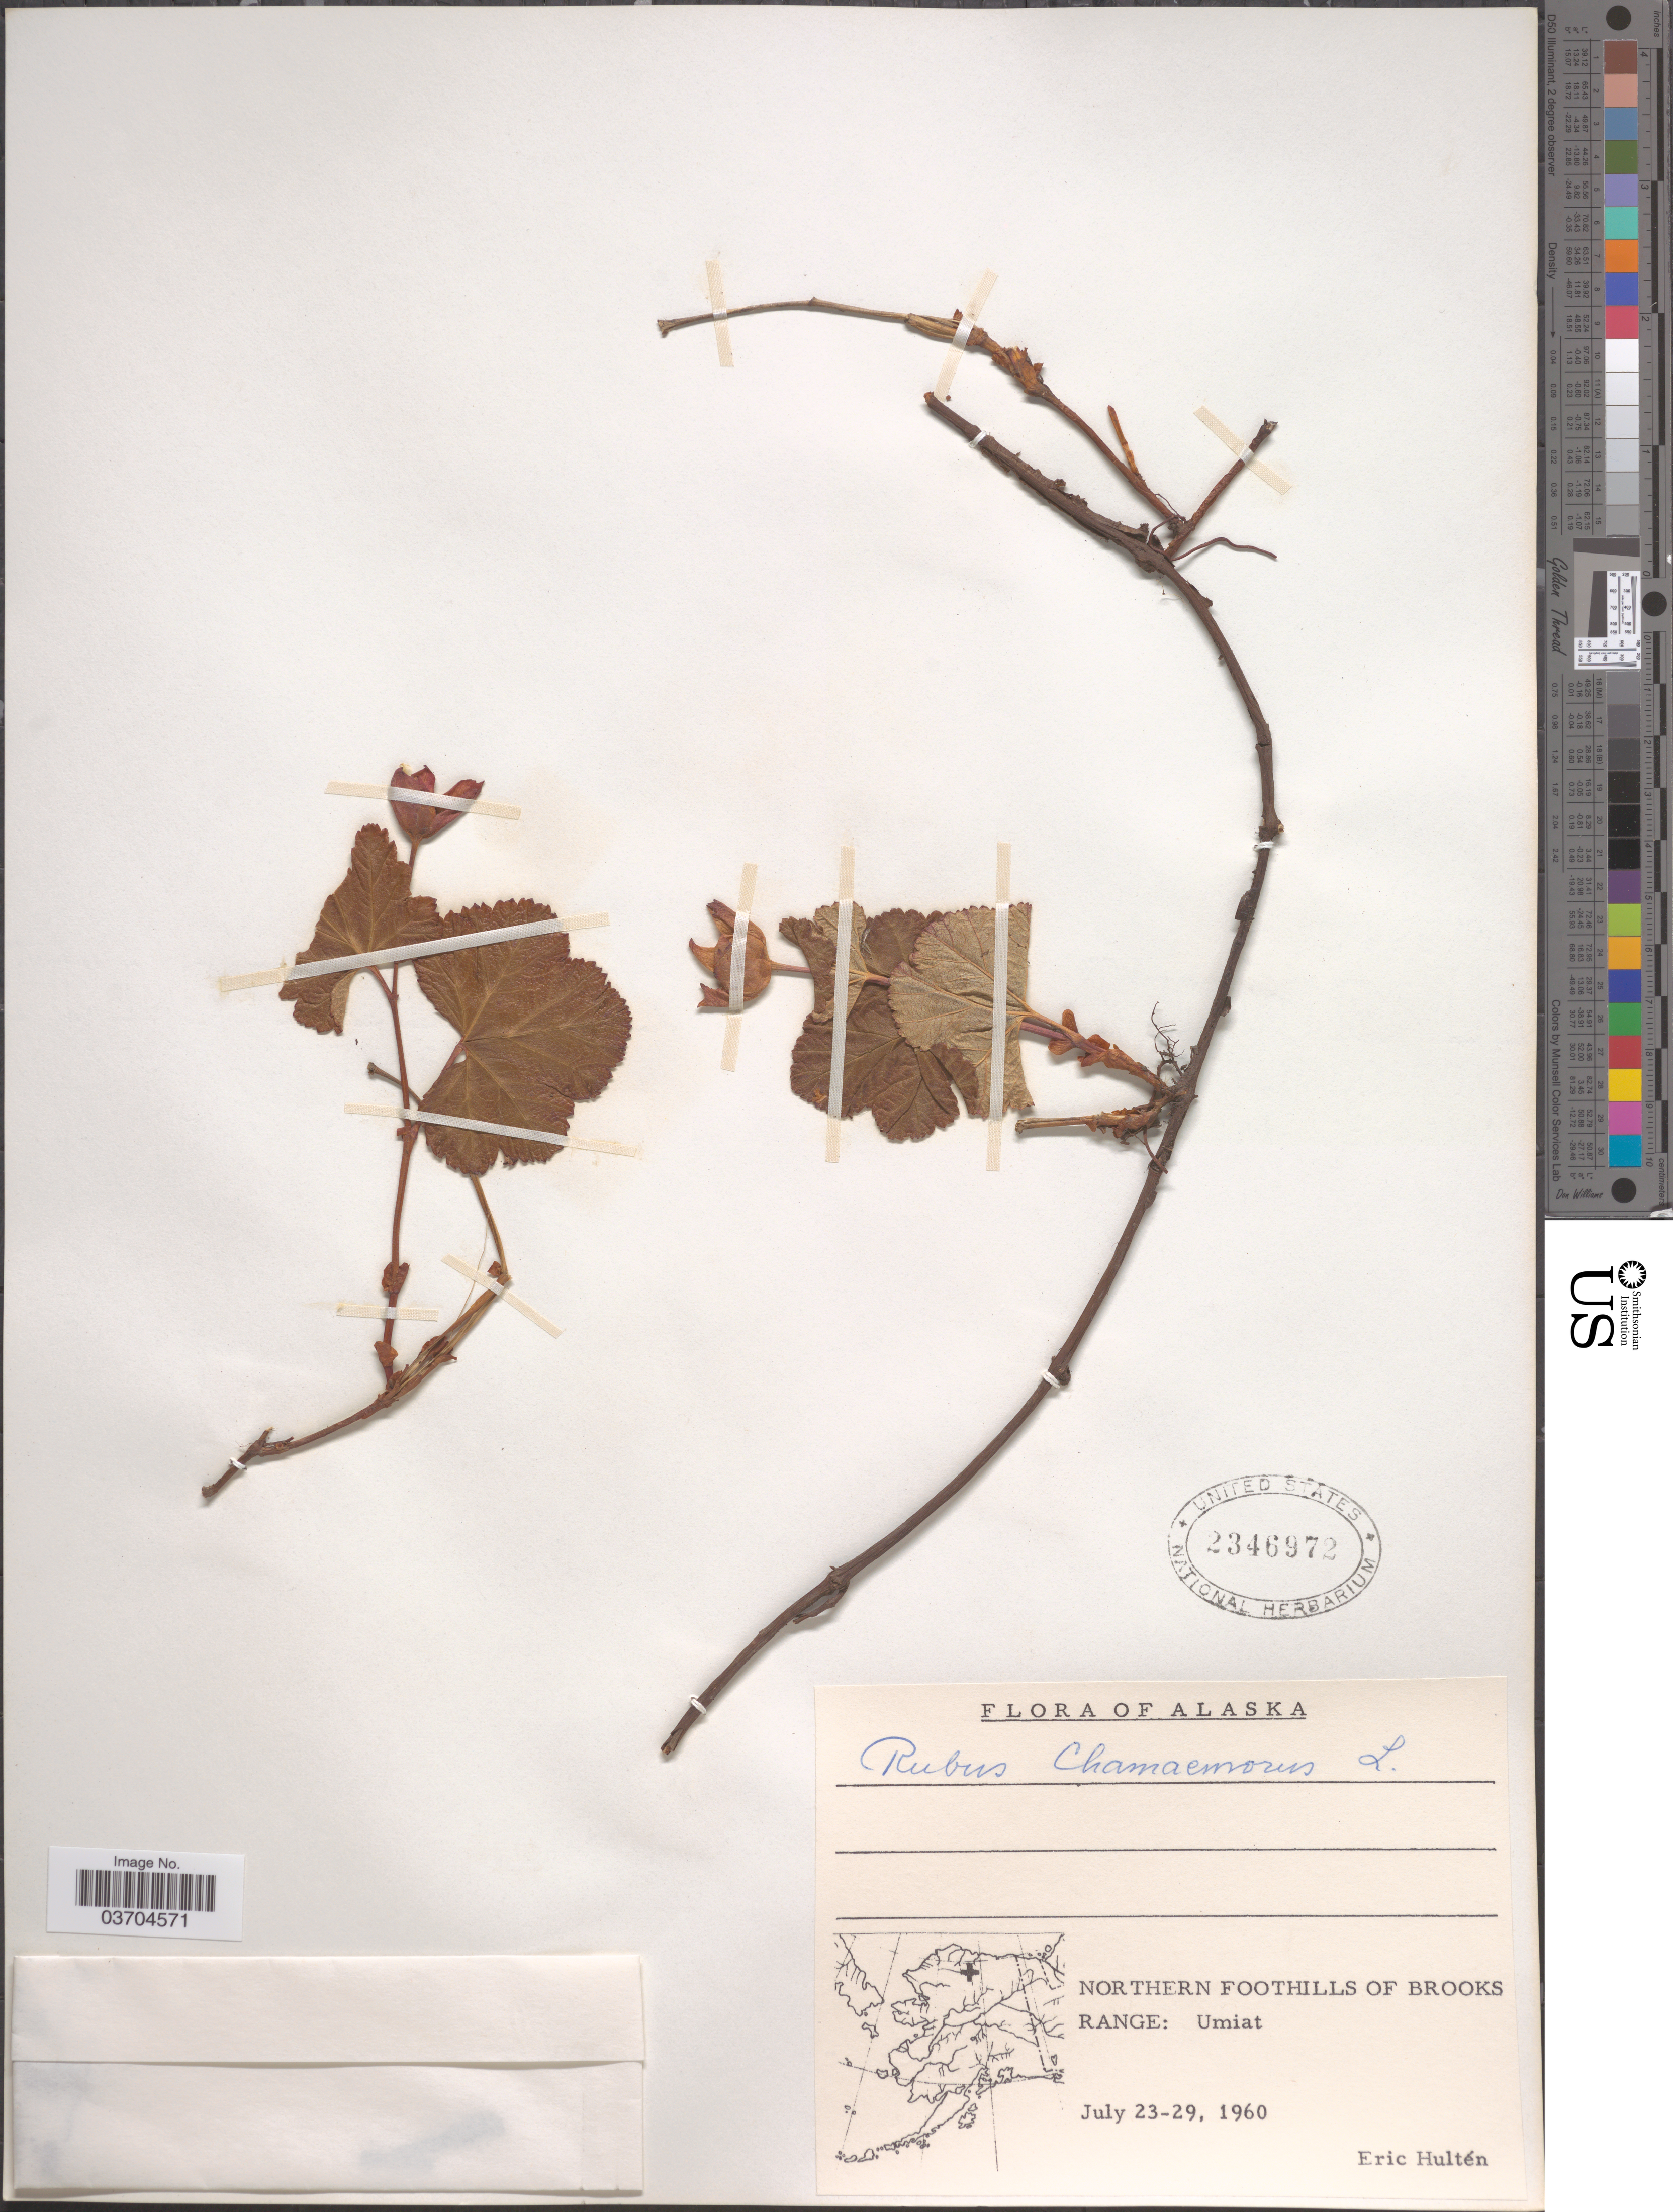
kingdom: Plantae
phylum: Tracheophyta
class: Magnoliopsida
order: Rosales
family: Rosaceae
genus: Rubus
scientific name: Rubus chamaemorus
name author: L.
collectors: E. G. Hultén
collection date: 1960-07-23/1960-07-29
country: United States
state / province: Alaska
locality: Northern Foothills of Brooks Range: Umiat.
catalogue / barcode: US 2346972